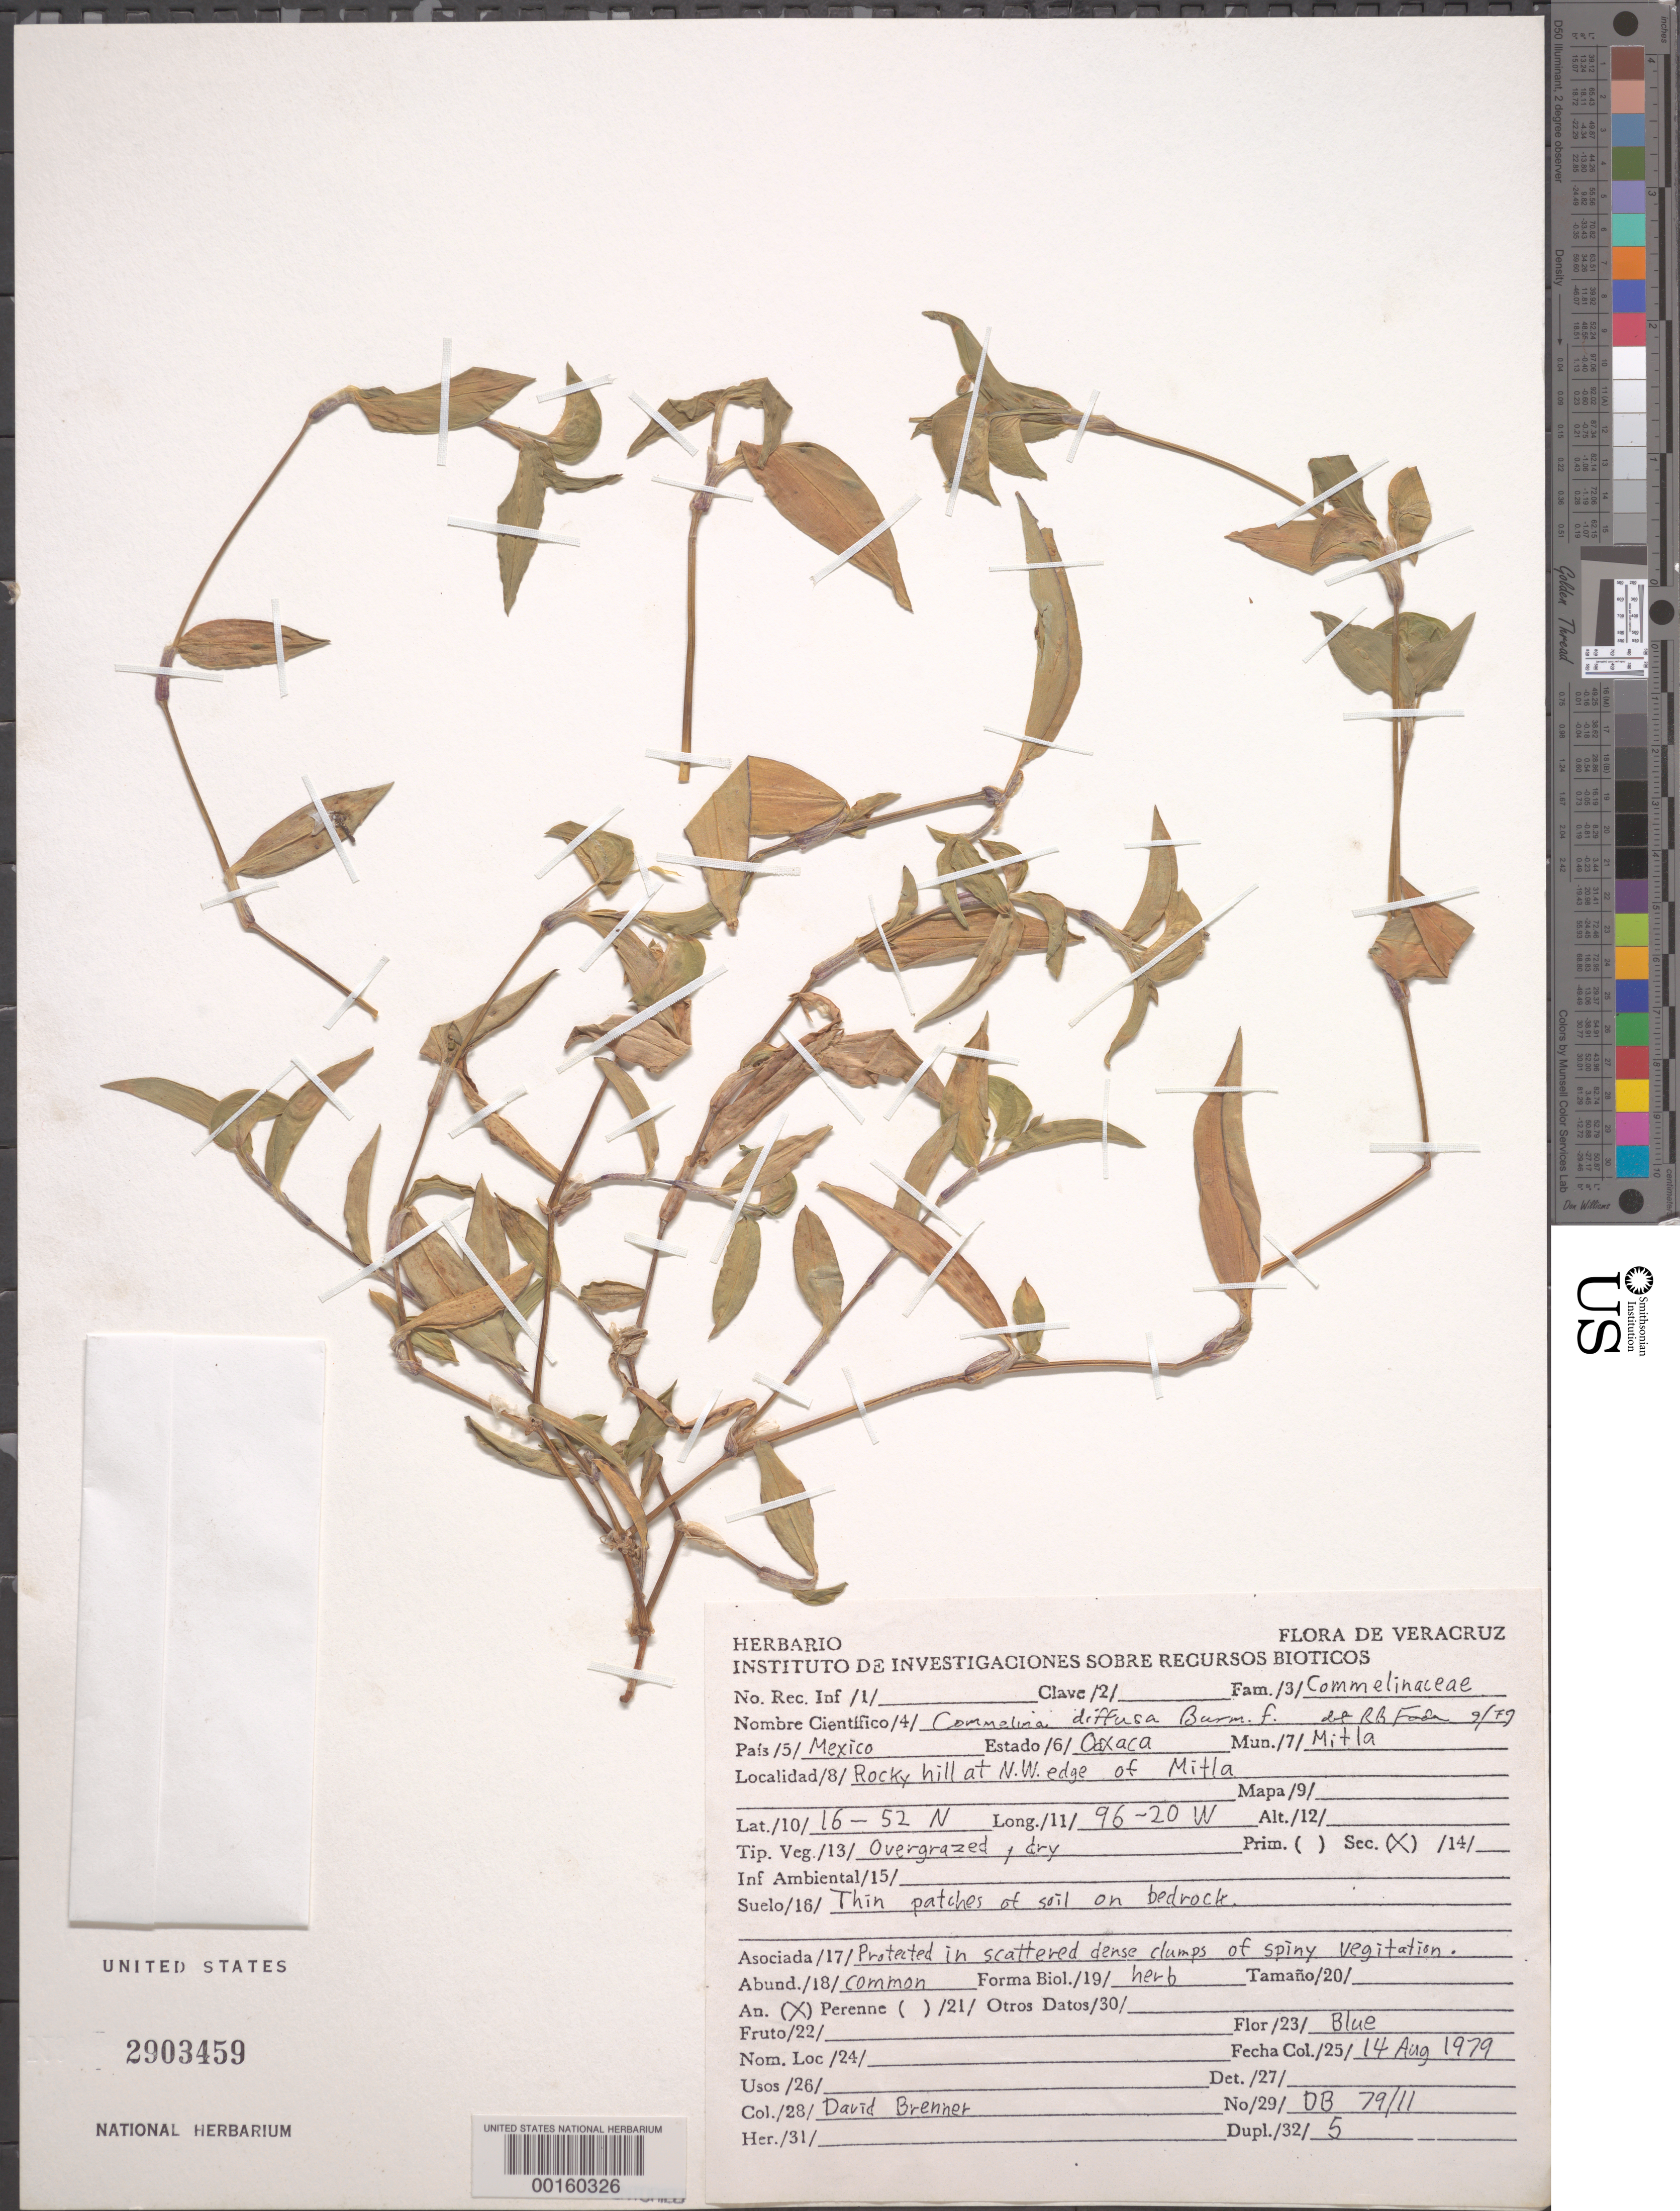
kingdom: Plantae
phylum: Tracheophyta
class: Liliopsida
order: Commelinales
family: Commelinaceae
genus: Commelina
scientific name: Commelina diffusa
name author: Burm. f.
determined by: Faden, Robert B., (US), Smithsonian Institution - National Museum of Natural History (UNITED STATES)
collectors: D. Brenner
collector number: Db 79/11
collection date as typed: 14 Aug 1979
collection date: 1979-08-14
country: Mexico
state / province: Oaxaca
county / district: San Pablo Villa De Mitla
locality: Mitla mun. (?), nw edge of mitla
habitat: Thin soil on bedrock, hillside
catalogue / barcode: US 2903459